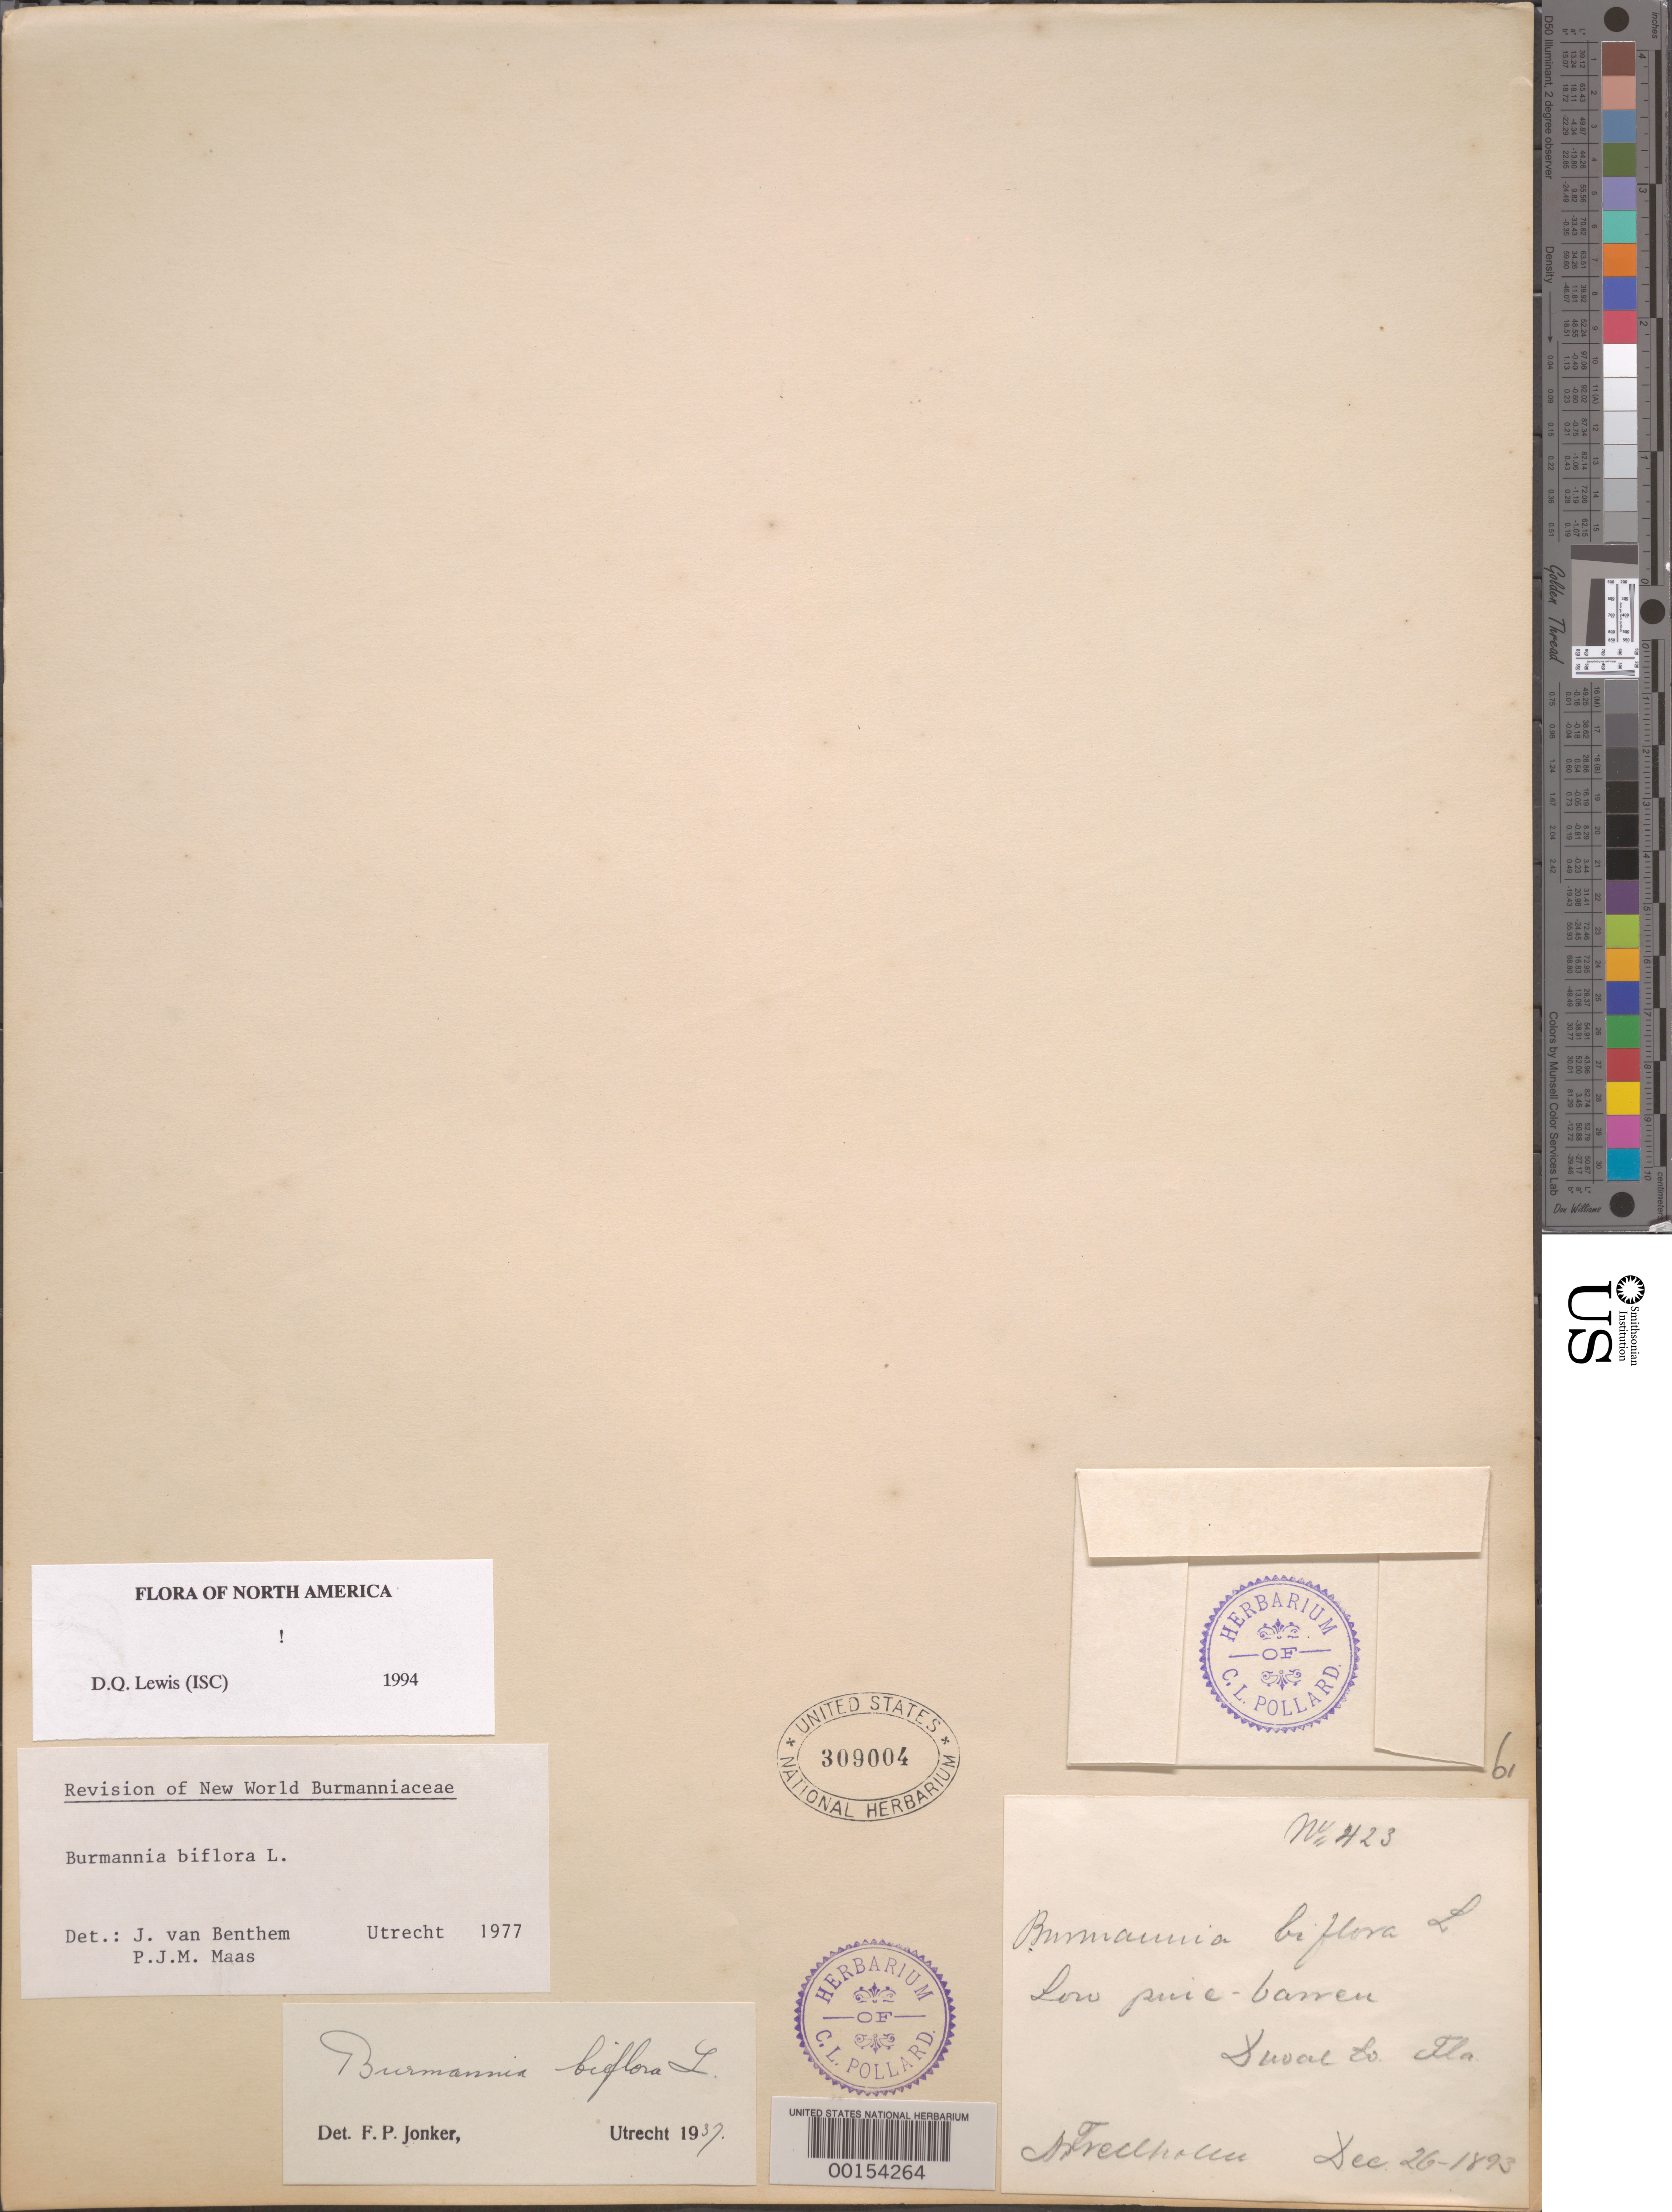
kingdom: Plantae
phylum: Tracheophyta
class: Liliopsida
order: Dioscoreales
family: Burmanniaceae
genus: Burmannia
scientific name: Burmannia biflora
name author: L.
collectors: A. J. Fredholm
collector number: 423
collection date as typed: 26 Dec 1893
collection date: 1893-12-26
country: United States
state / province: Florida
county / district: Duval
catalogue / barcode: US 309004